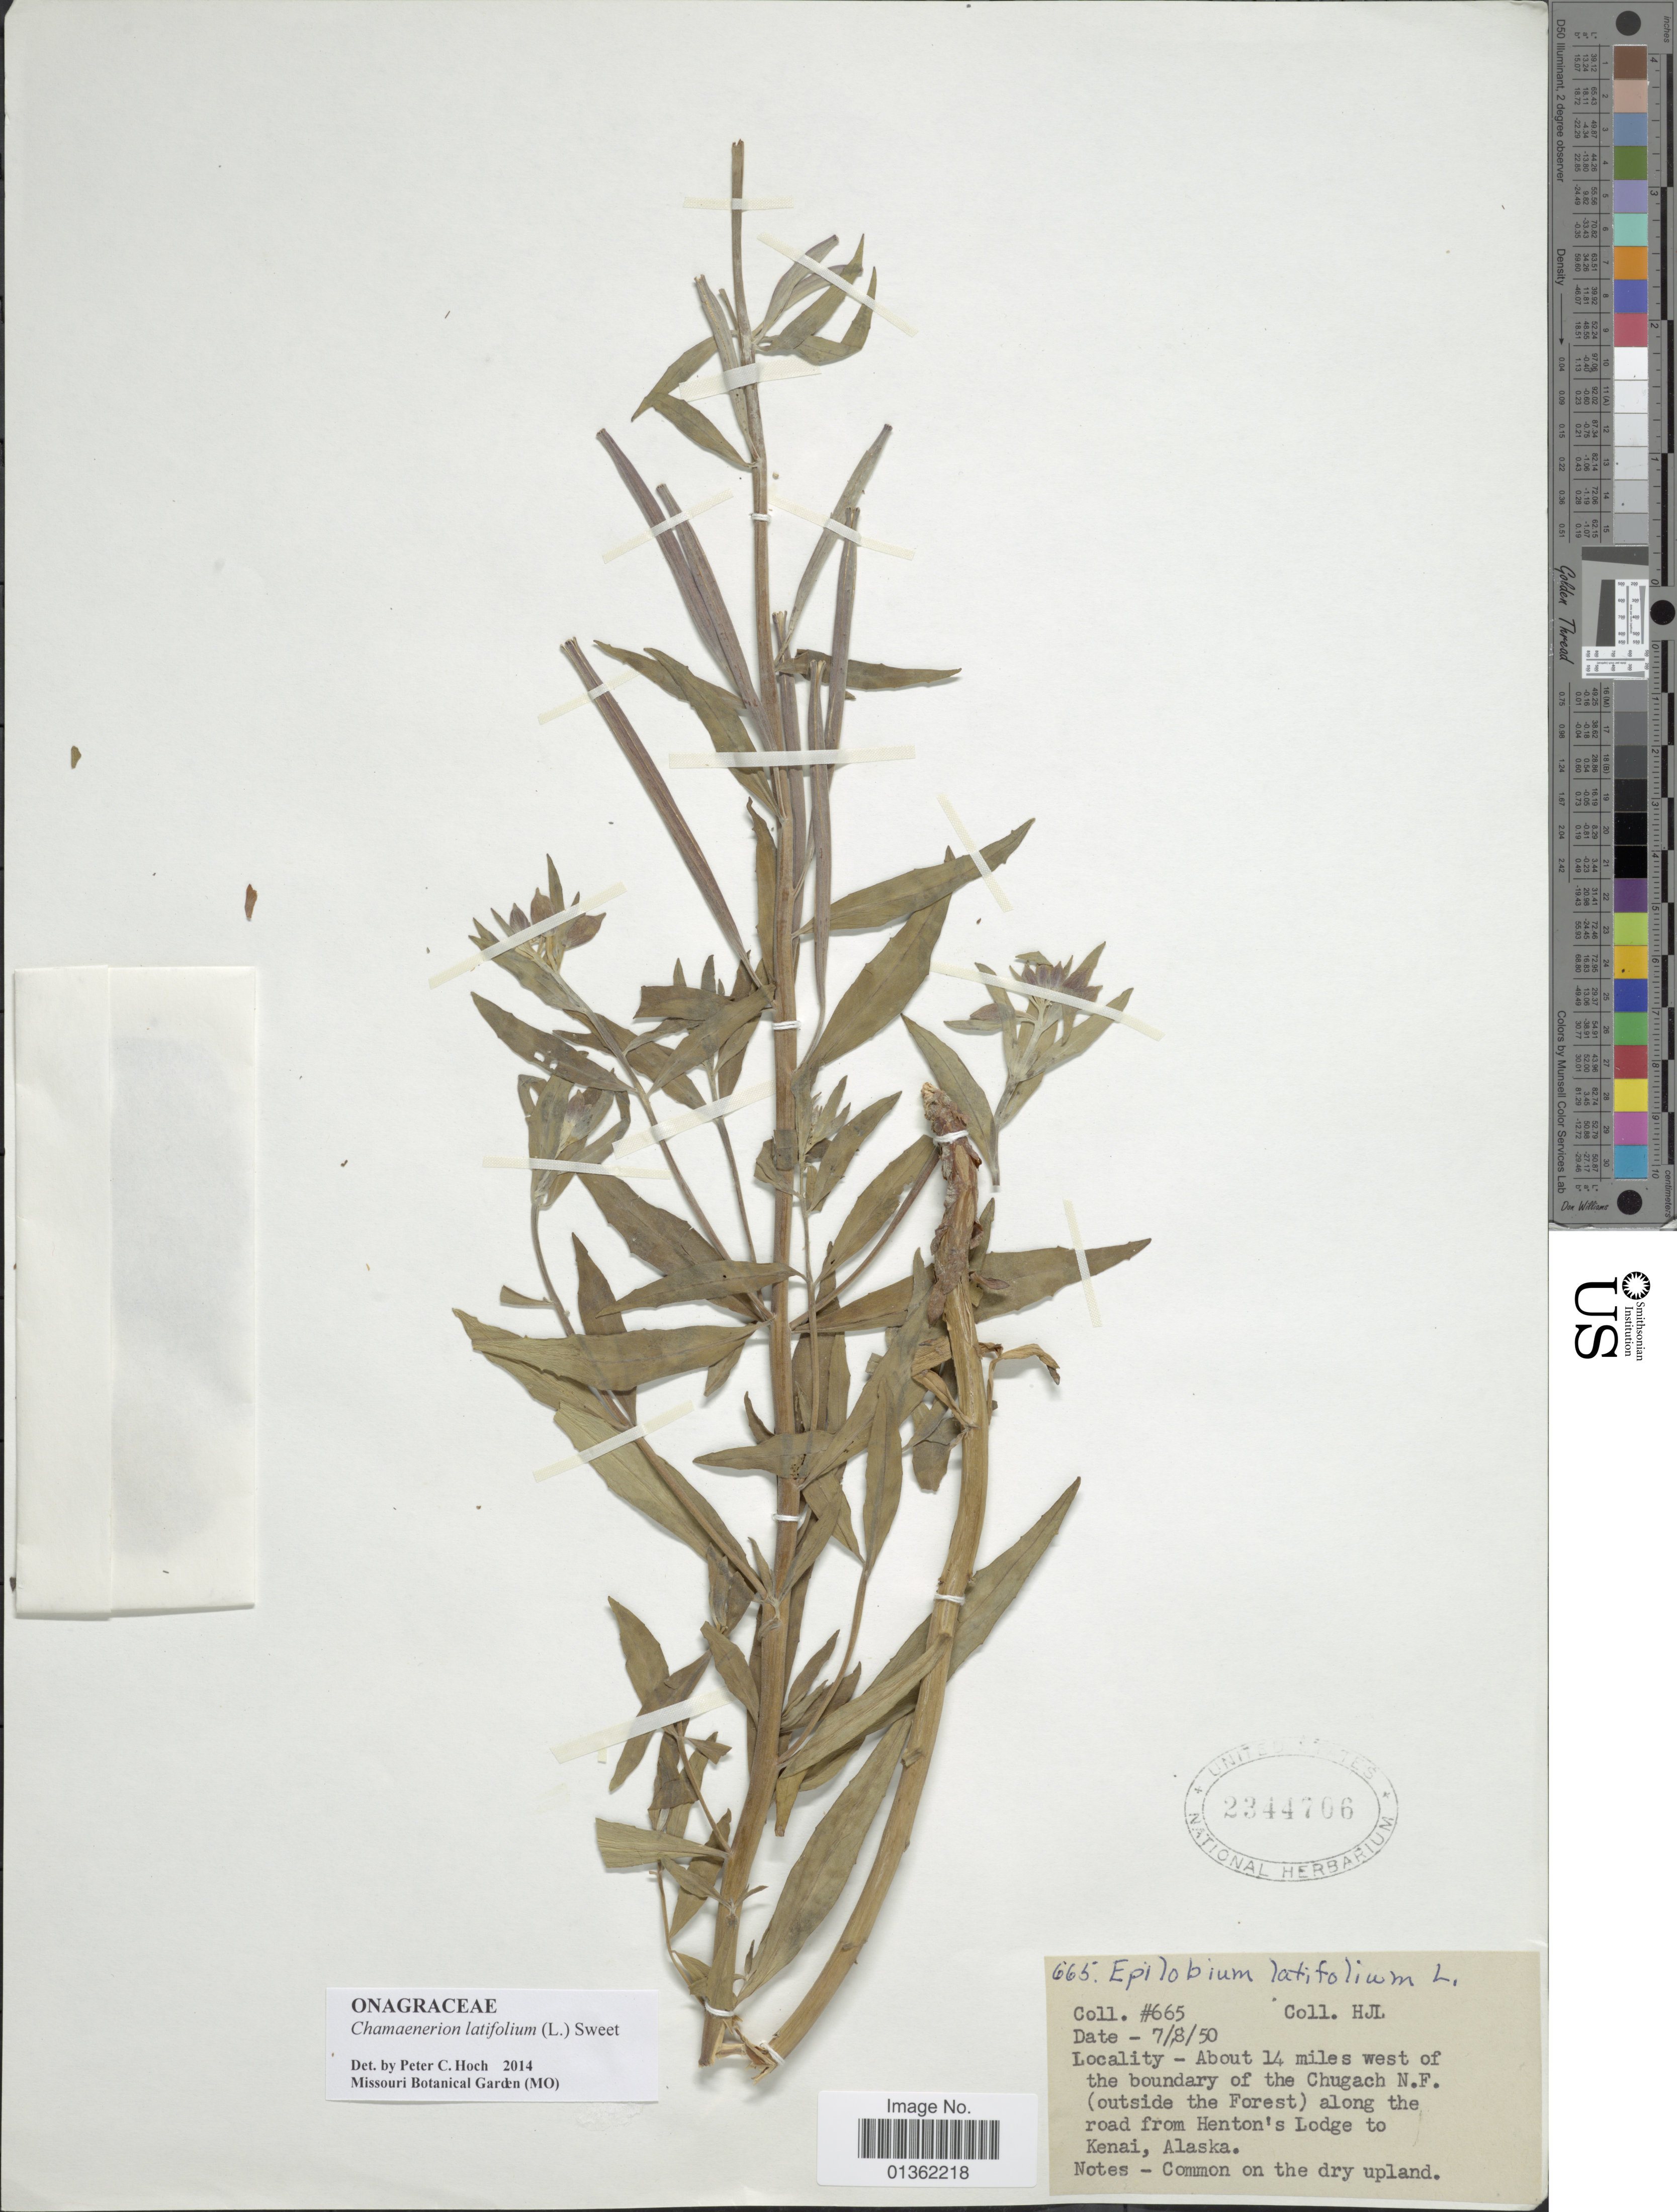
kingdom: Plantae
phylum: Tracheophyta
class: Magnoliopsida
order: Myrtales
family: Onagraceae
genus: Chamaenerion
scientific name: Chamaenerion latifolium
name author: (L.) Th. Fr. & Lange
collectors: H. J. L.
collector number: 665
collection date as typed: Transcribed d/m/y: 7/8/50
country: United States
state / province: Alaska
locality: About 14 miles west of the boundary of the Chugach N.F. (outside the Forest) along the road from Henton's Lodge to Kenai.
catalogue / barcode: US 2344706